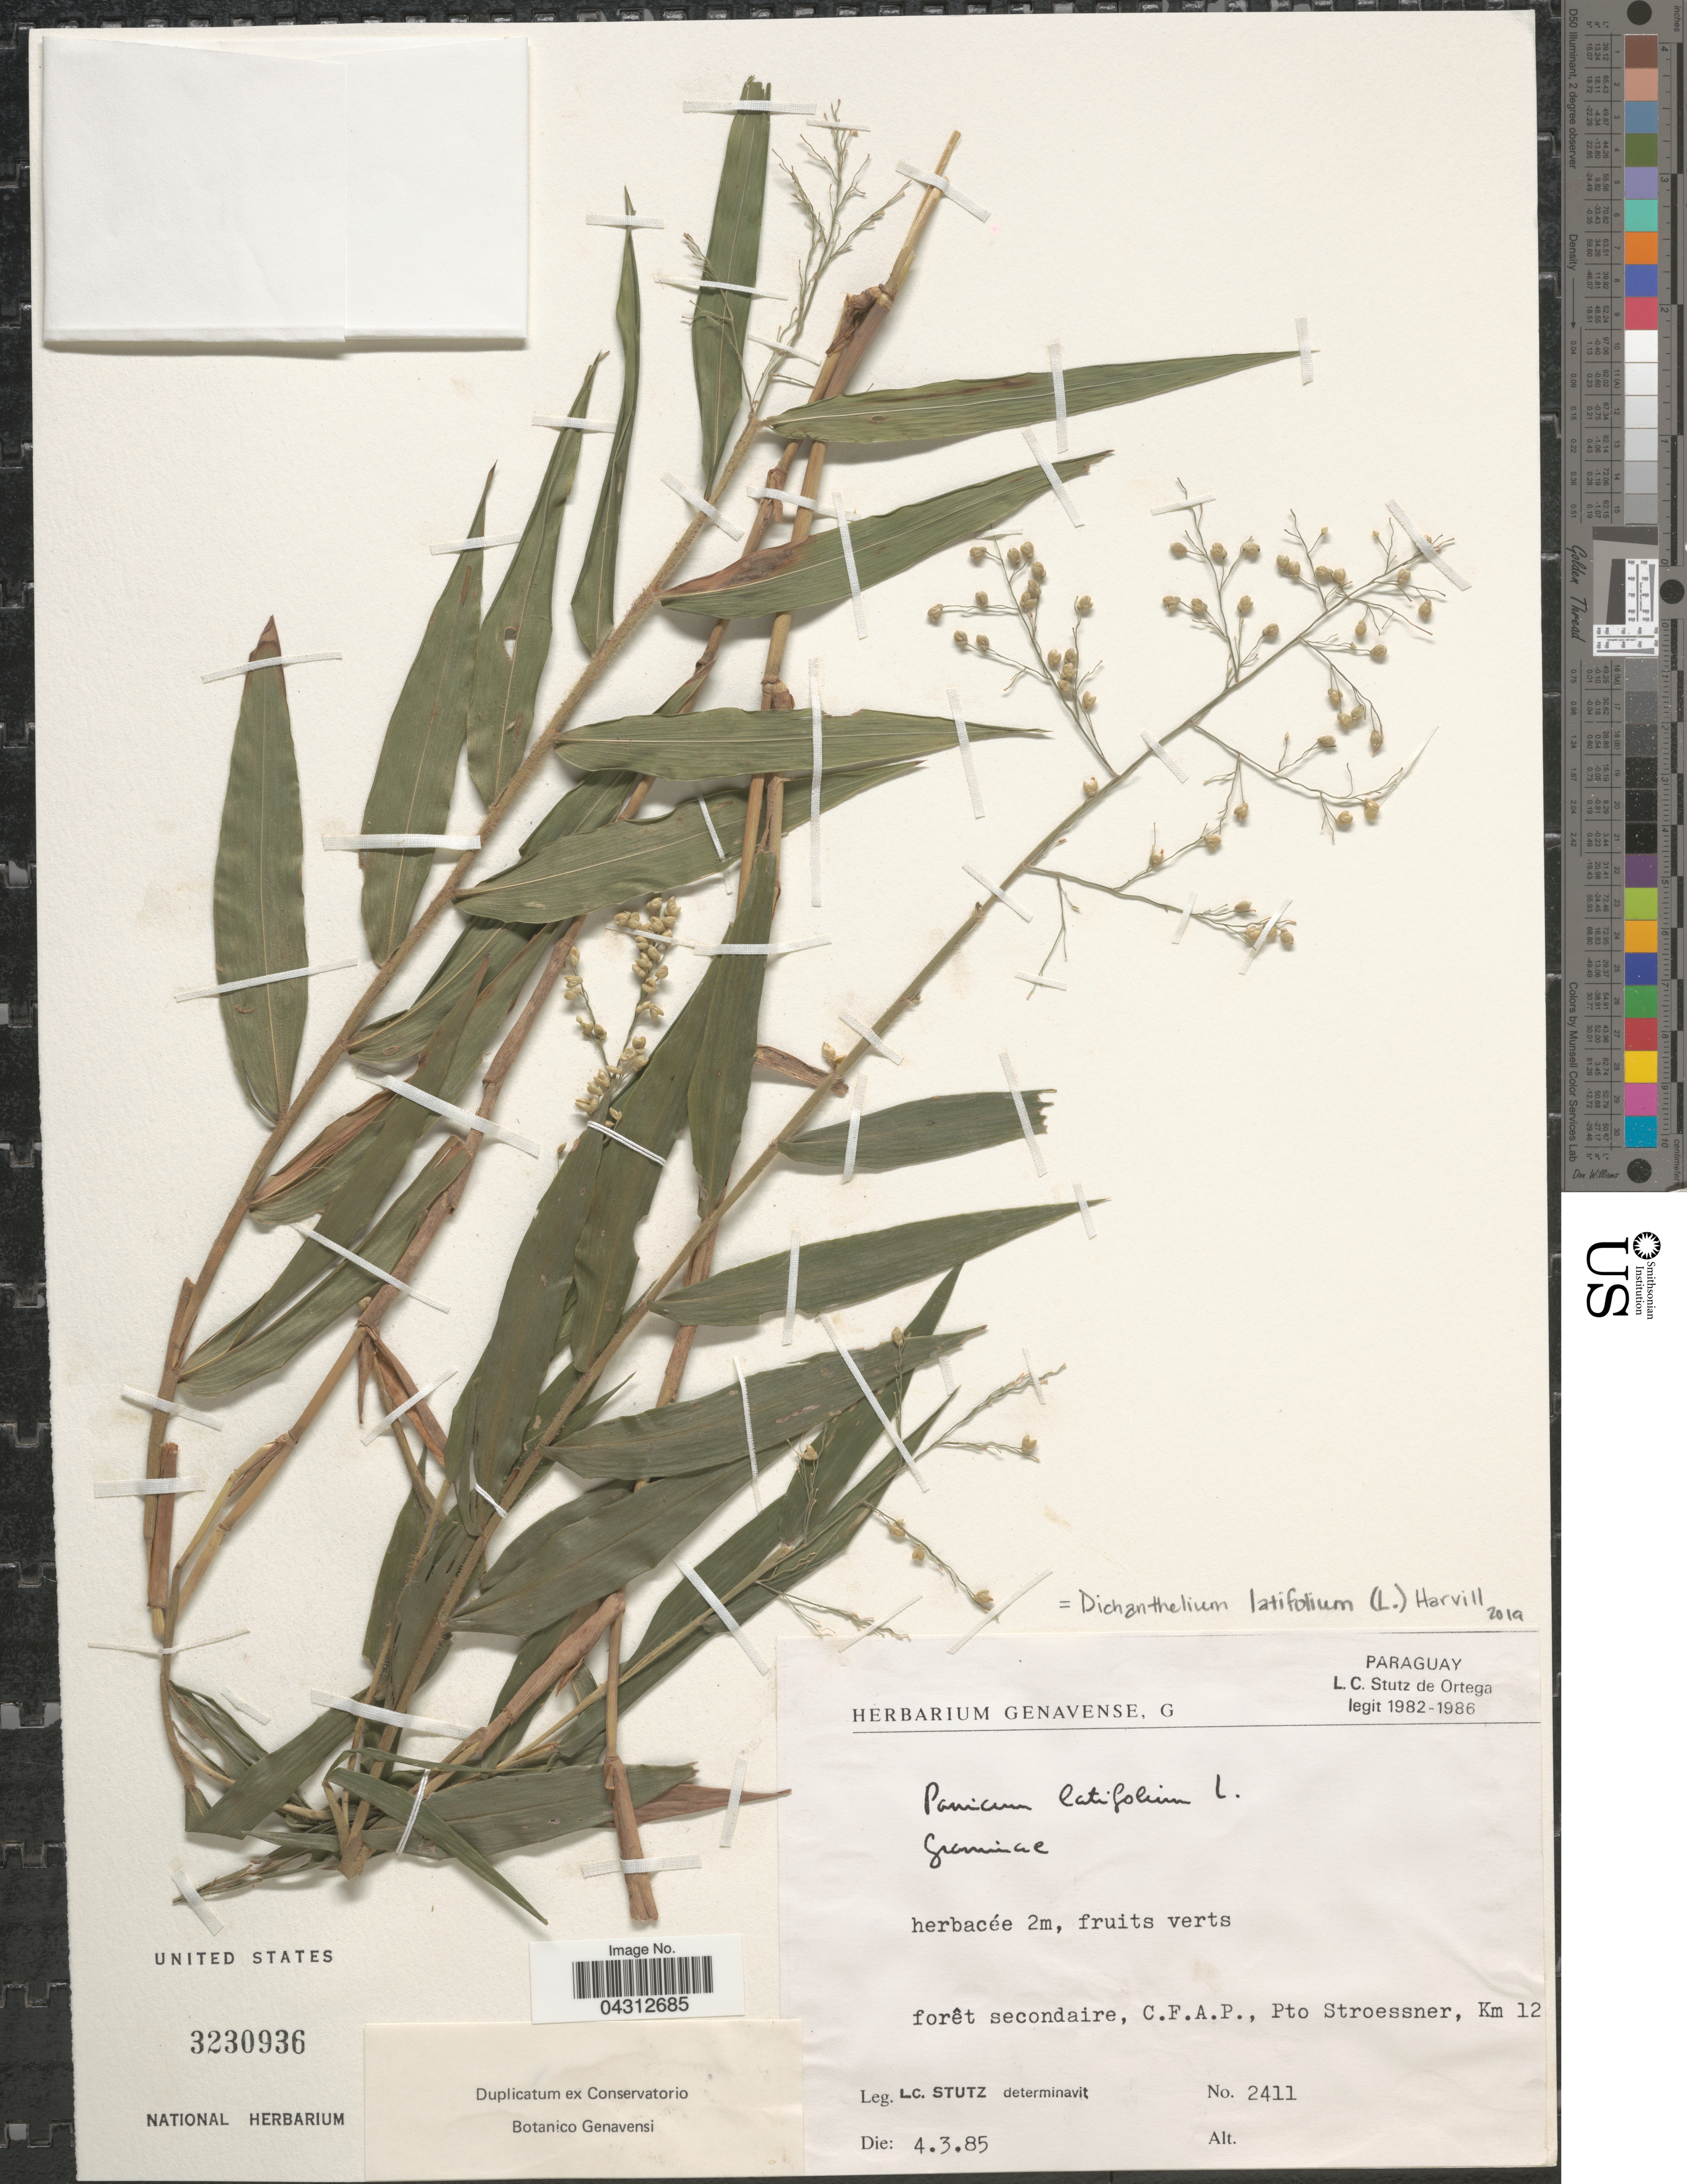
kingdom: Plantae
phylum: Tracheophyta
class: Liliopsida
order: Poales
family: Poaceae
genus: Dichanthelium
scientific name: Dichanthelium latifolium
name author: (L.) Harvill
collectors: L. C. Stutz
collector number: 2411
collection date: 1985-03-04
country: Paraguay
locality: Forêt secondaire, C.F.A.P., Pto Stroessner, Km 12.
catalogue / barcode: US 3230936